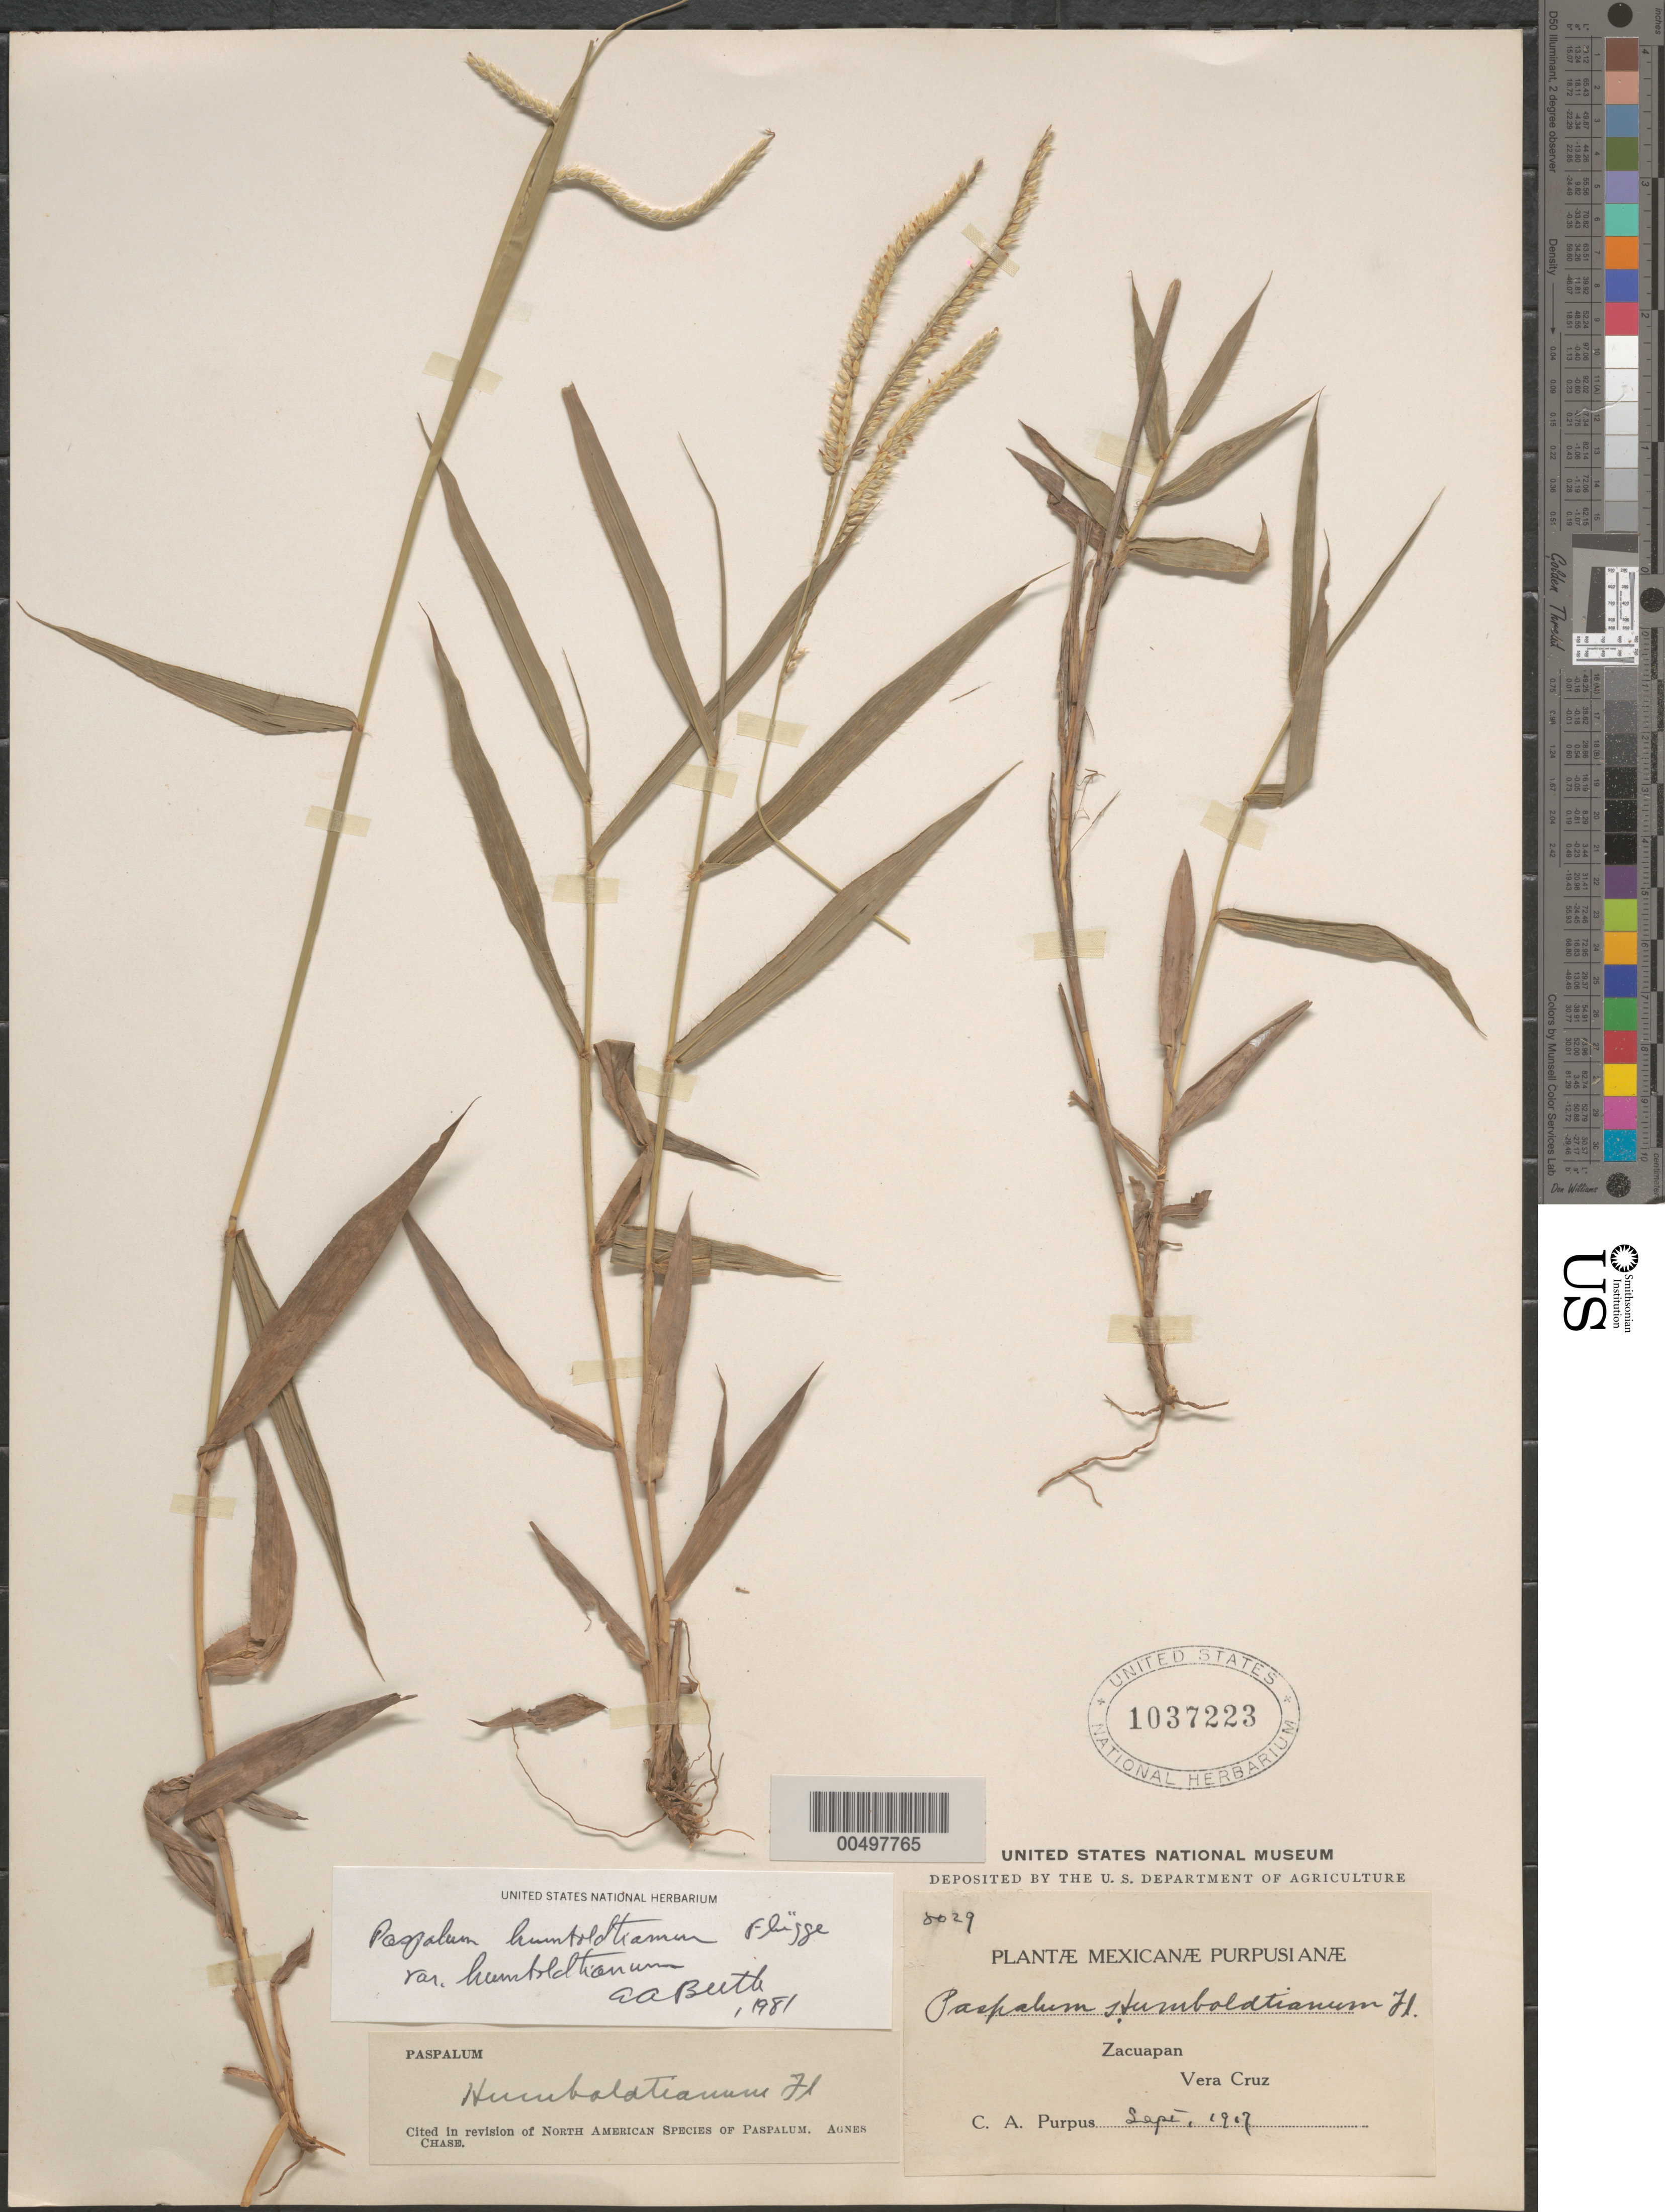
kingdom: Plantae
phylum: Tracheophyta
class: Liliopsida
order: Poales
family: Poaceae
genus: Paspalum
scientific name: Paspalum humboldtianum var. humboldtianum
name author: Flüggé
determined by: Beetle, Alan A.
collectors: C. A. Purpus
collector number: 8029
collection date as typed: Sep 1907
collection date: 1907-09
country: Mexico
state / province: Veracruz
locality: Zacuapan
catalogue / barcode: US 1037223